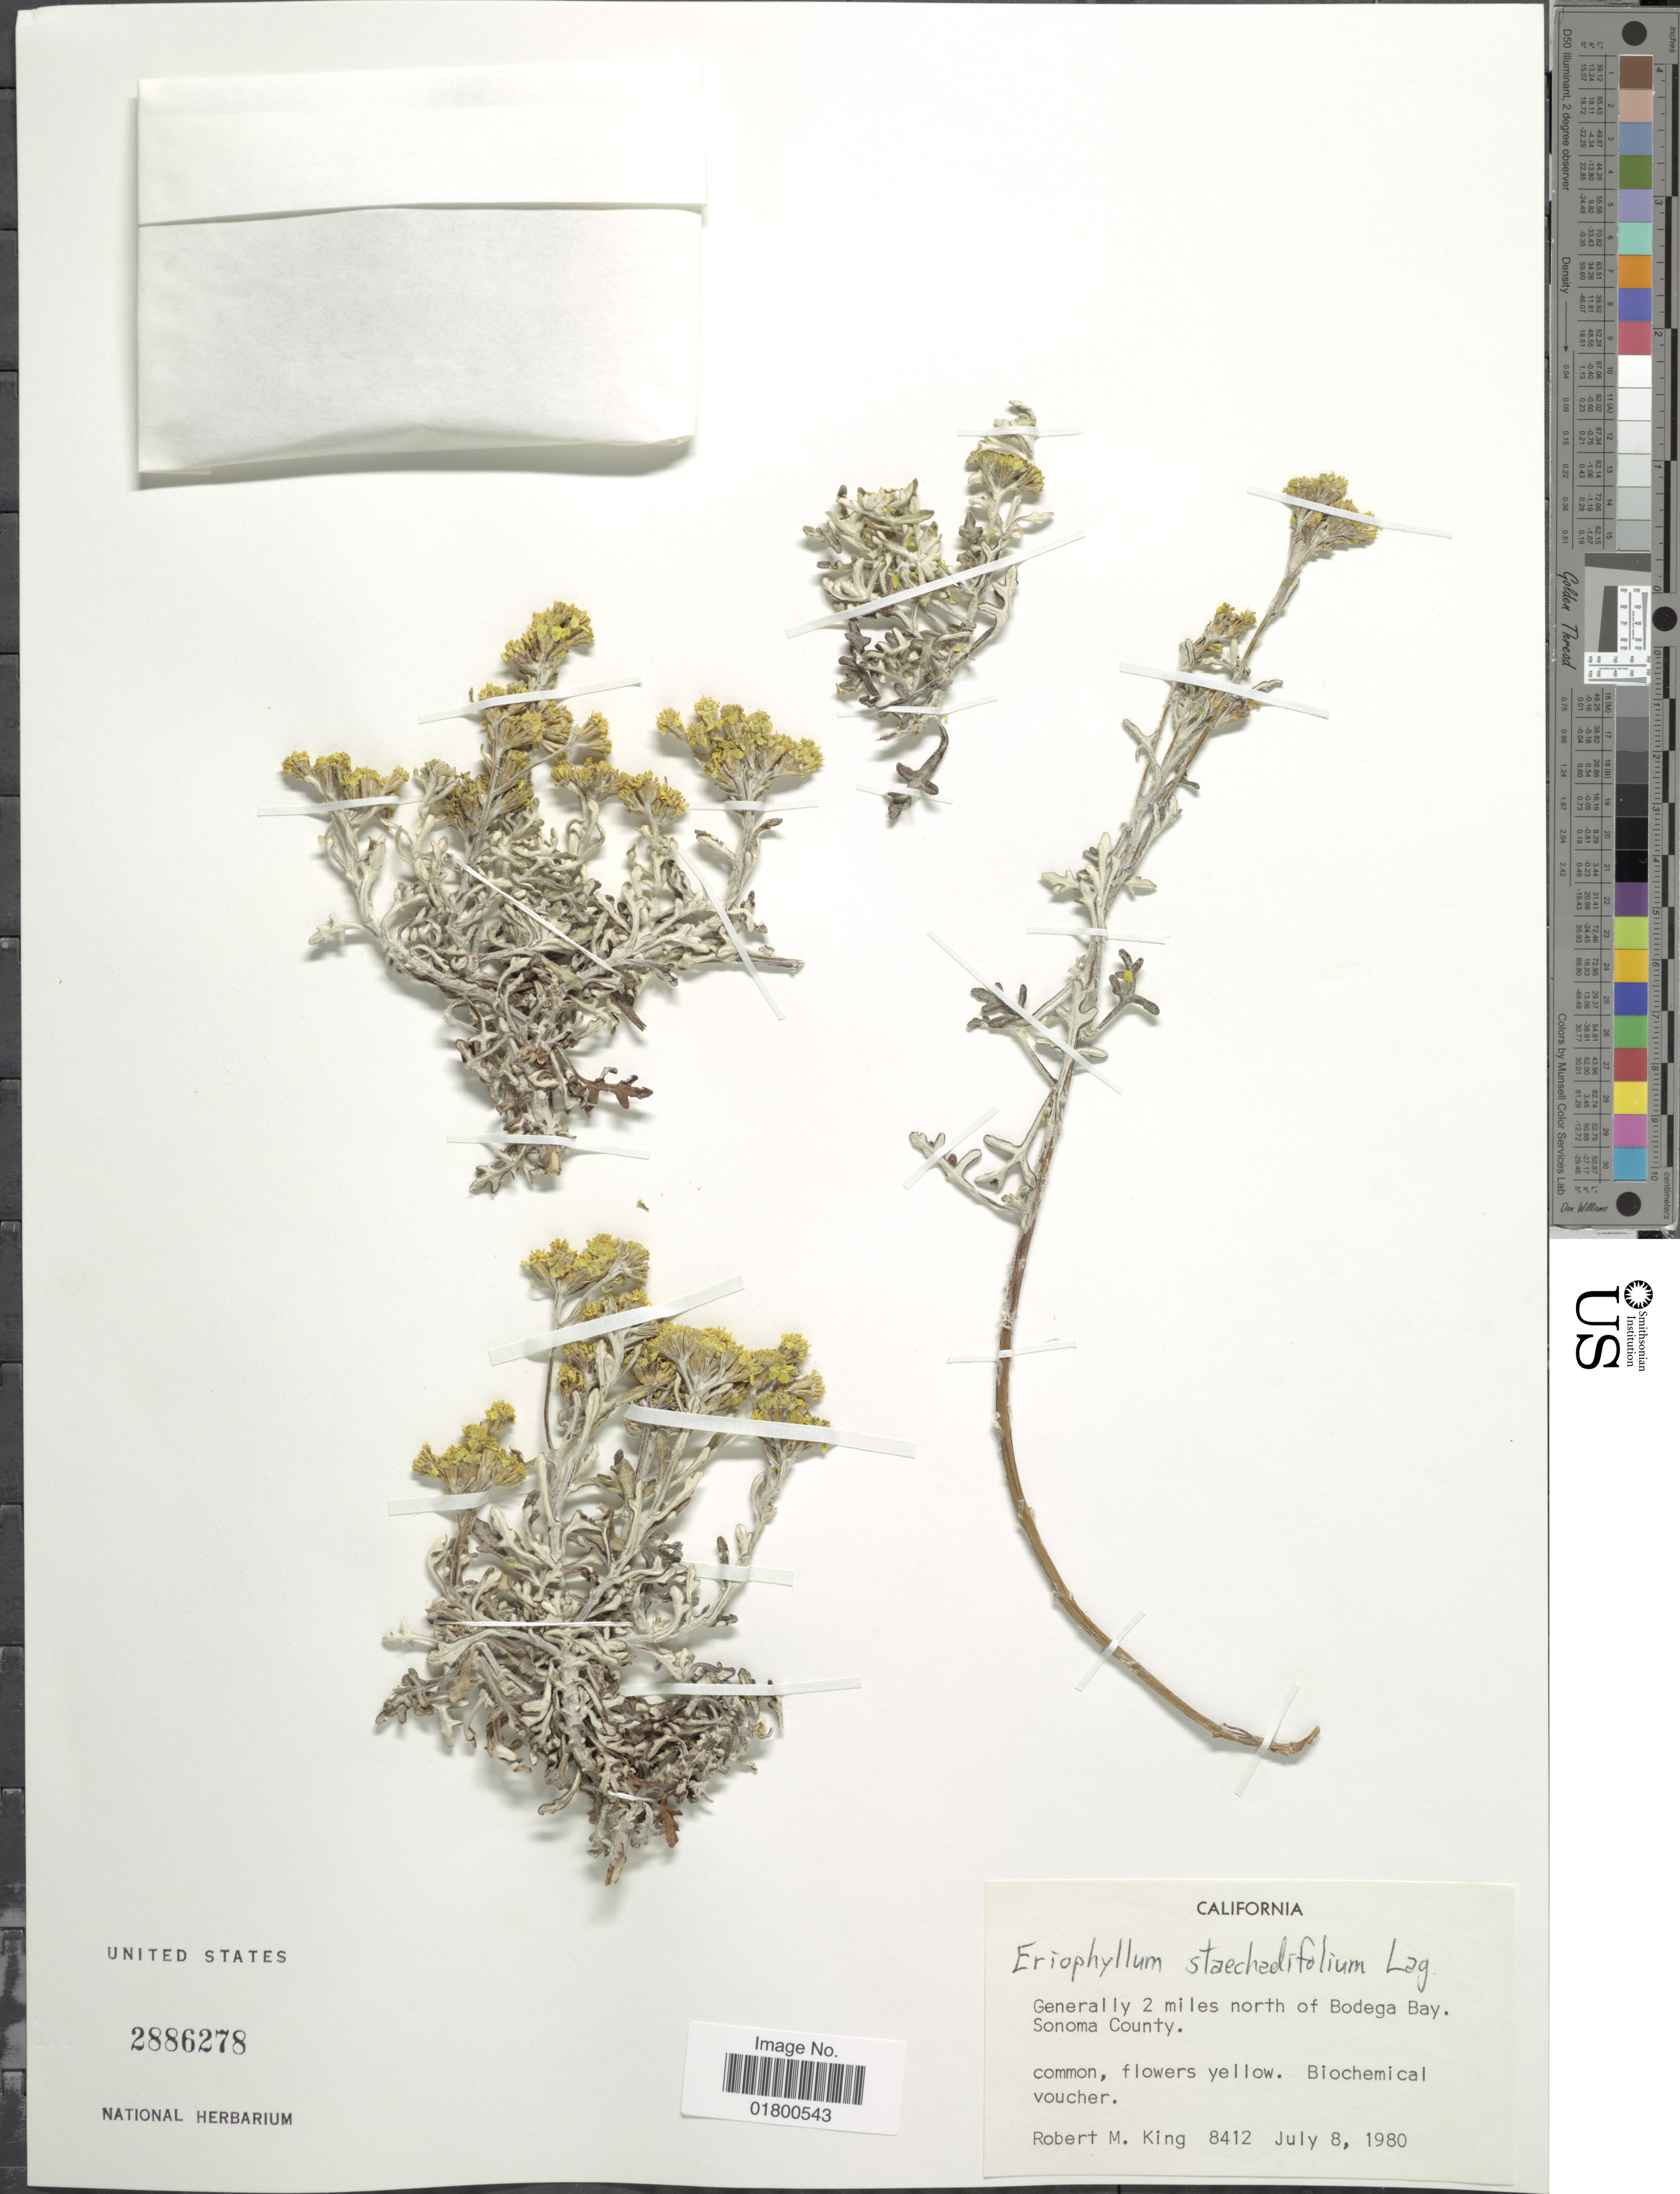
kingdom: Plantae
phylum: Tracheophyta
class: Magnoliopsida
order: Asterales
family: Asteraceae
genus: Eriophyllum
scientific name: Eriophyllum staechadifolium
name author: Lag.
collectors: R. M. King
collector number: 8412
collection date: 1980-07-08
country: United States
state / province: California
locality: Generally 2 miles north of Bodega Bay, Sonoma Bay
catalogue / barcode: US 2886278